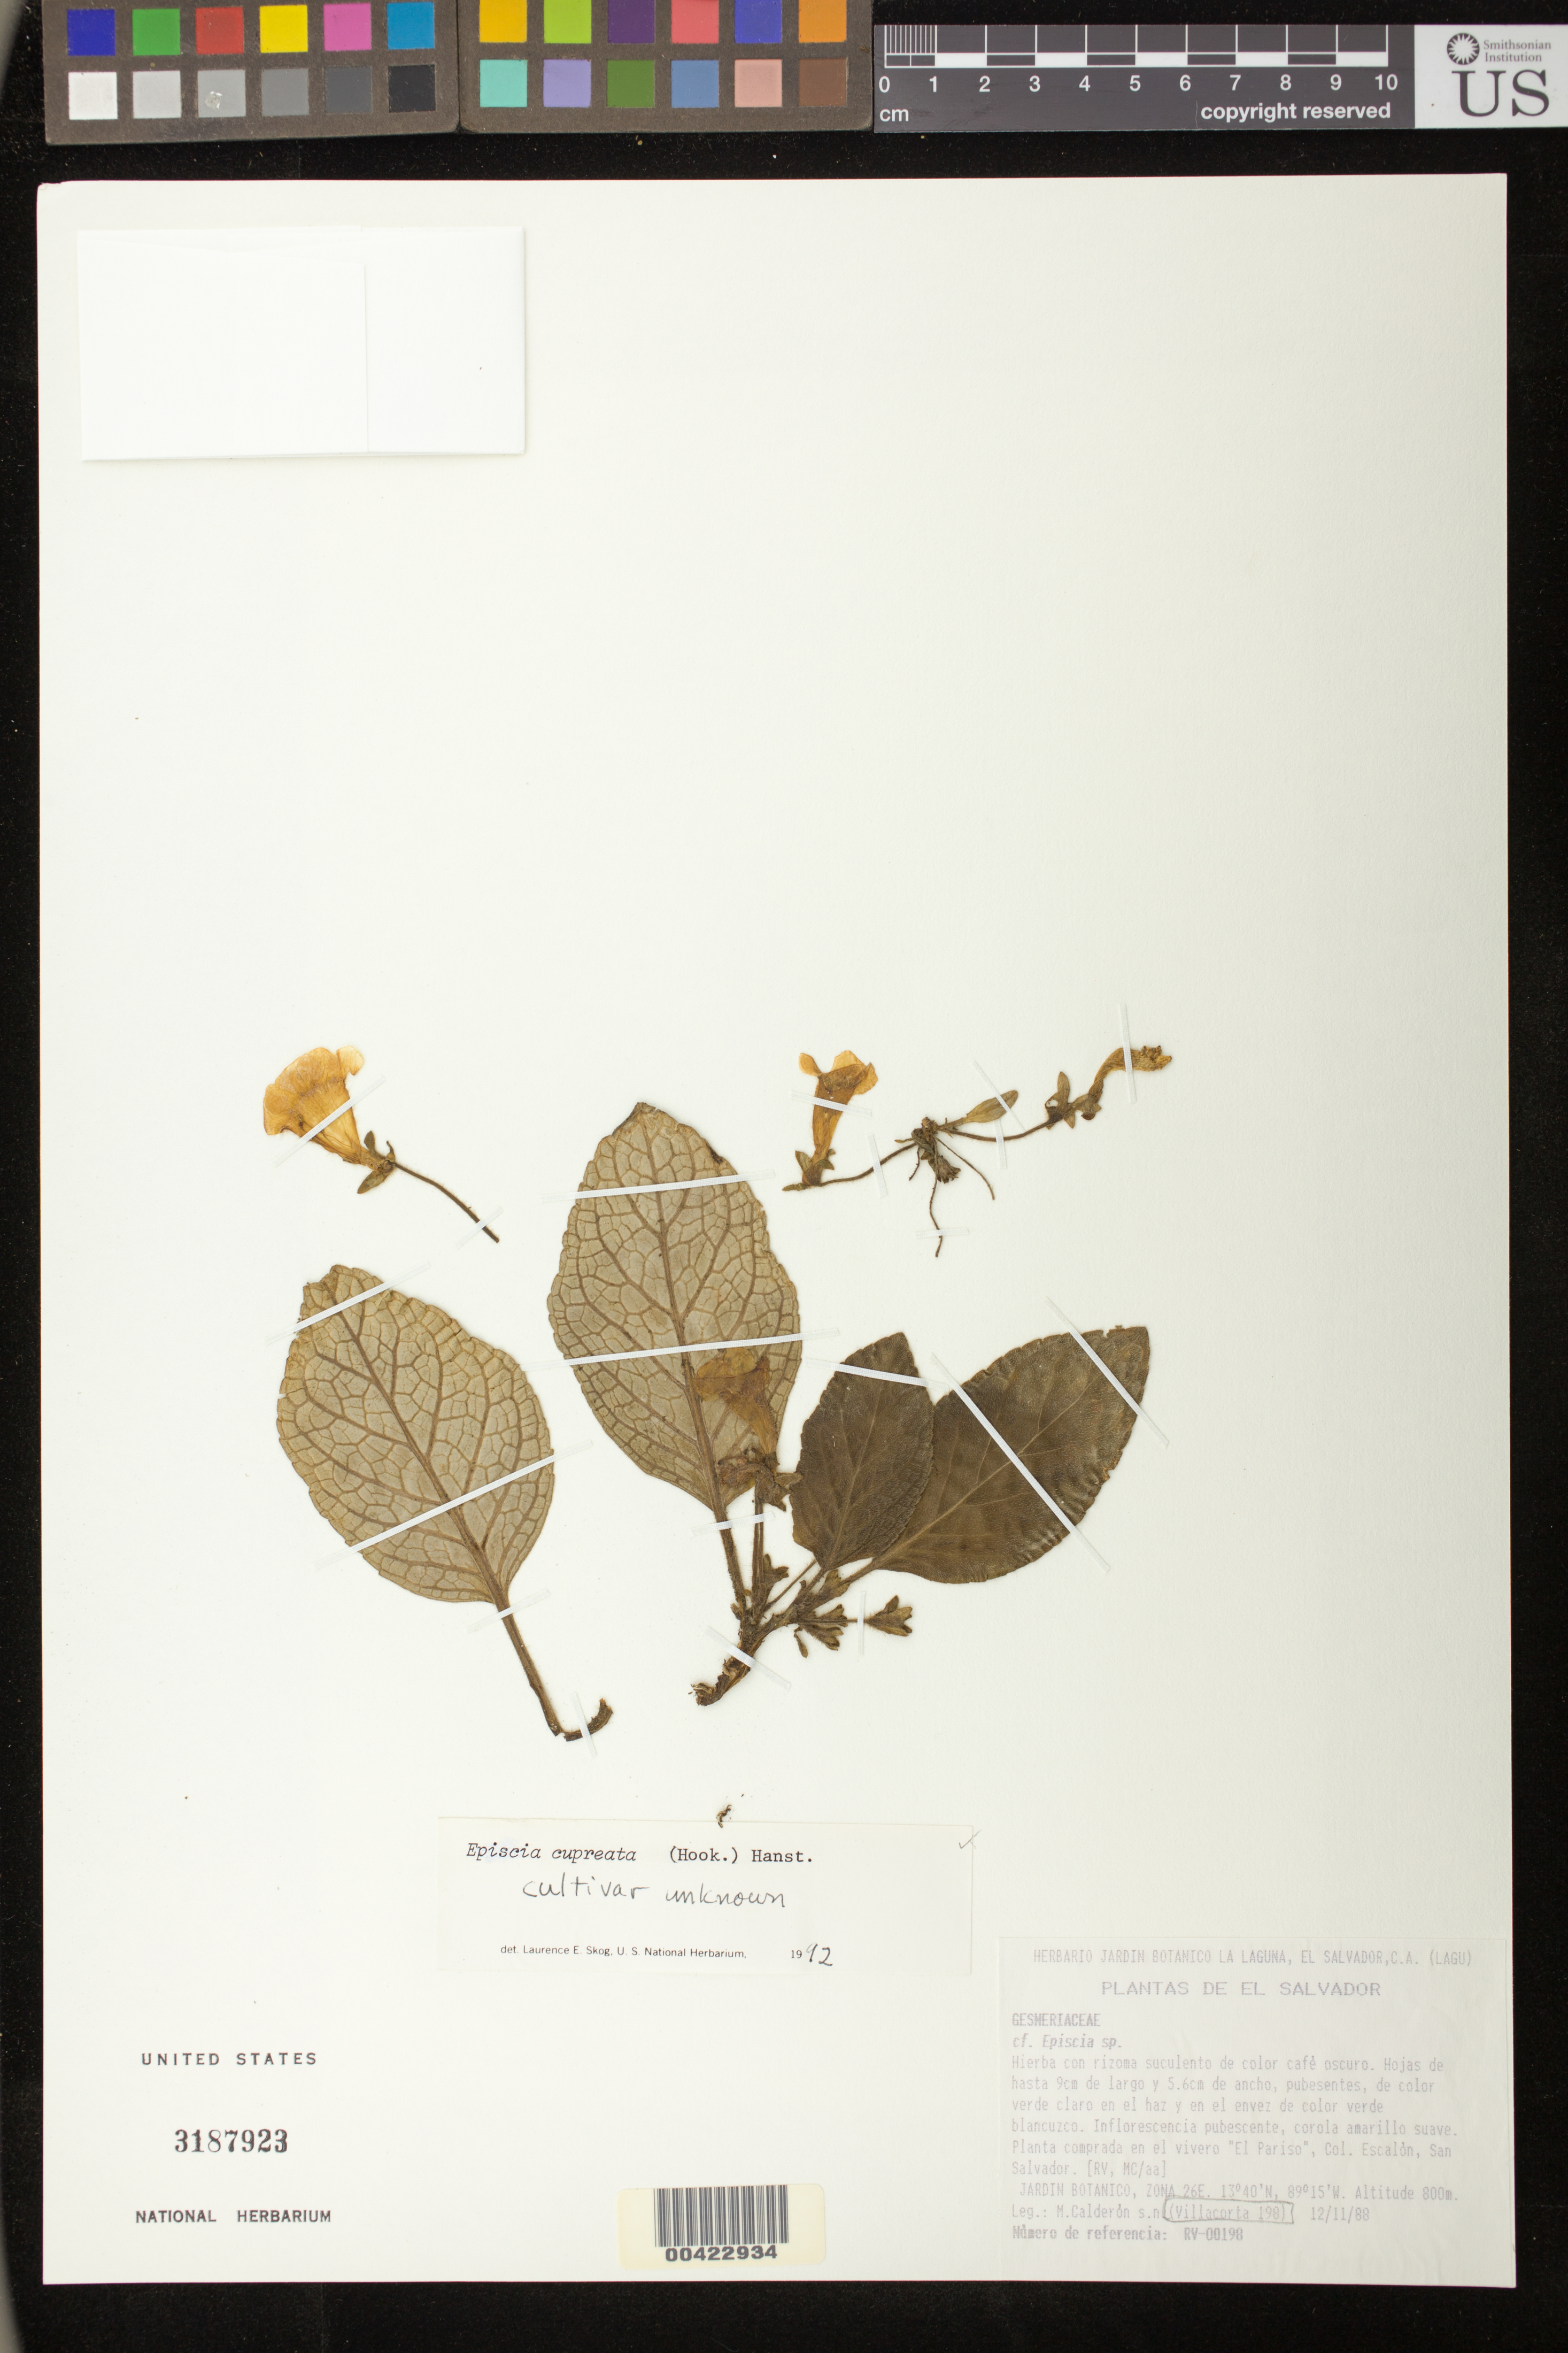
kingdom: Plantae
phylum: Tracheophyta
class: Magnoliopsida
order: Lamiales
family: Gesneriaceae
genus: Episcia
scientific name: Episcia cupreata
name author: (Hook.) Hanst.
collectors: M. Calderon & R. Villacorta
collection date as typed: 12 Nov 1988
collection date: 1988-11-12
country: El Salvador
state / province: San Salvador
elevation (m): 800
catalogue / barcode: US 3187923